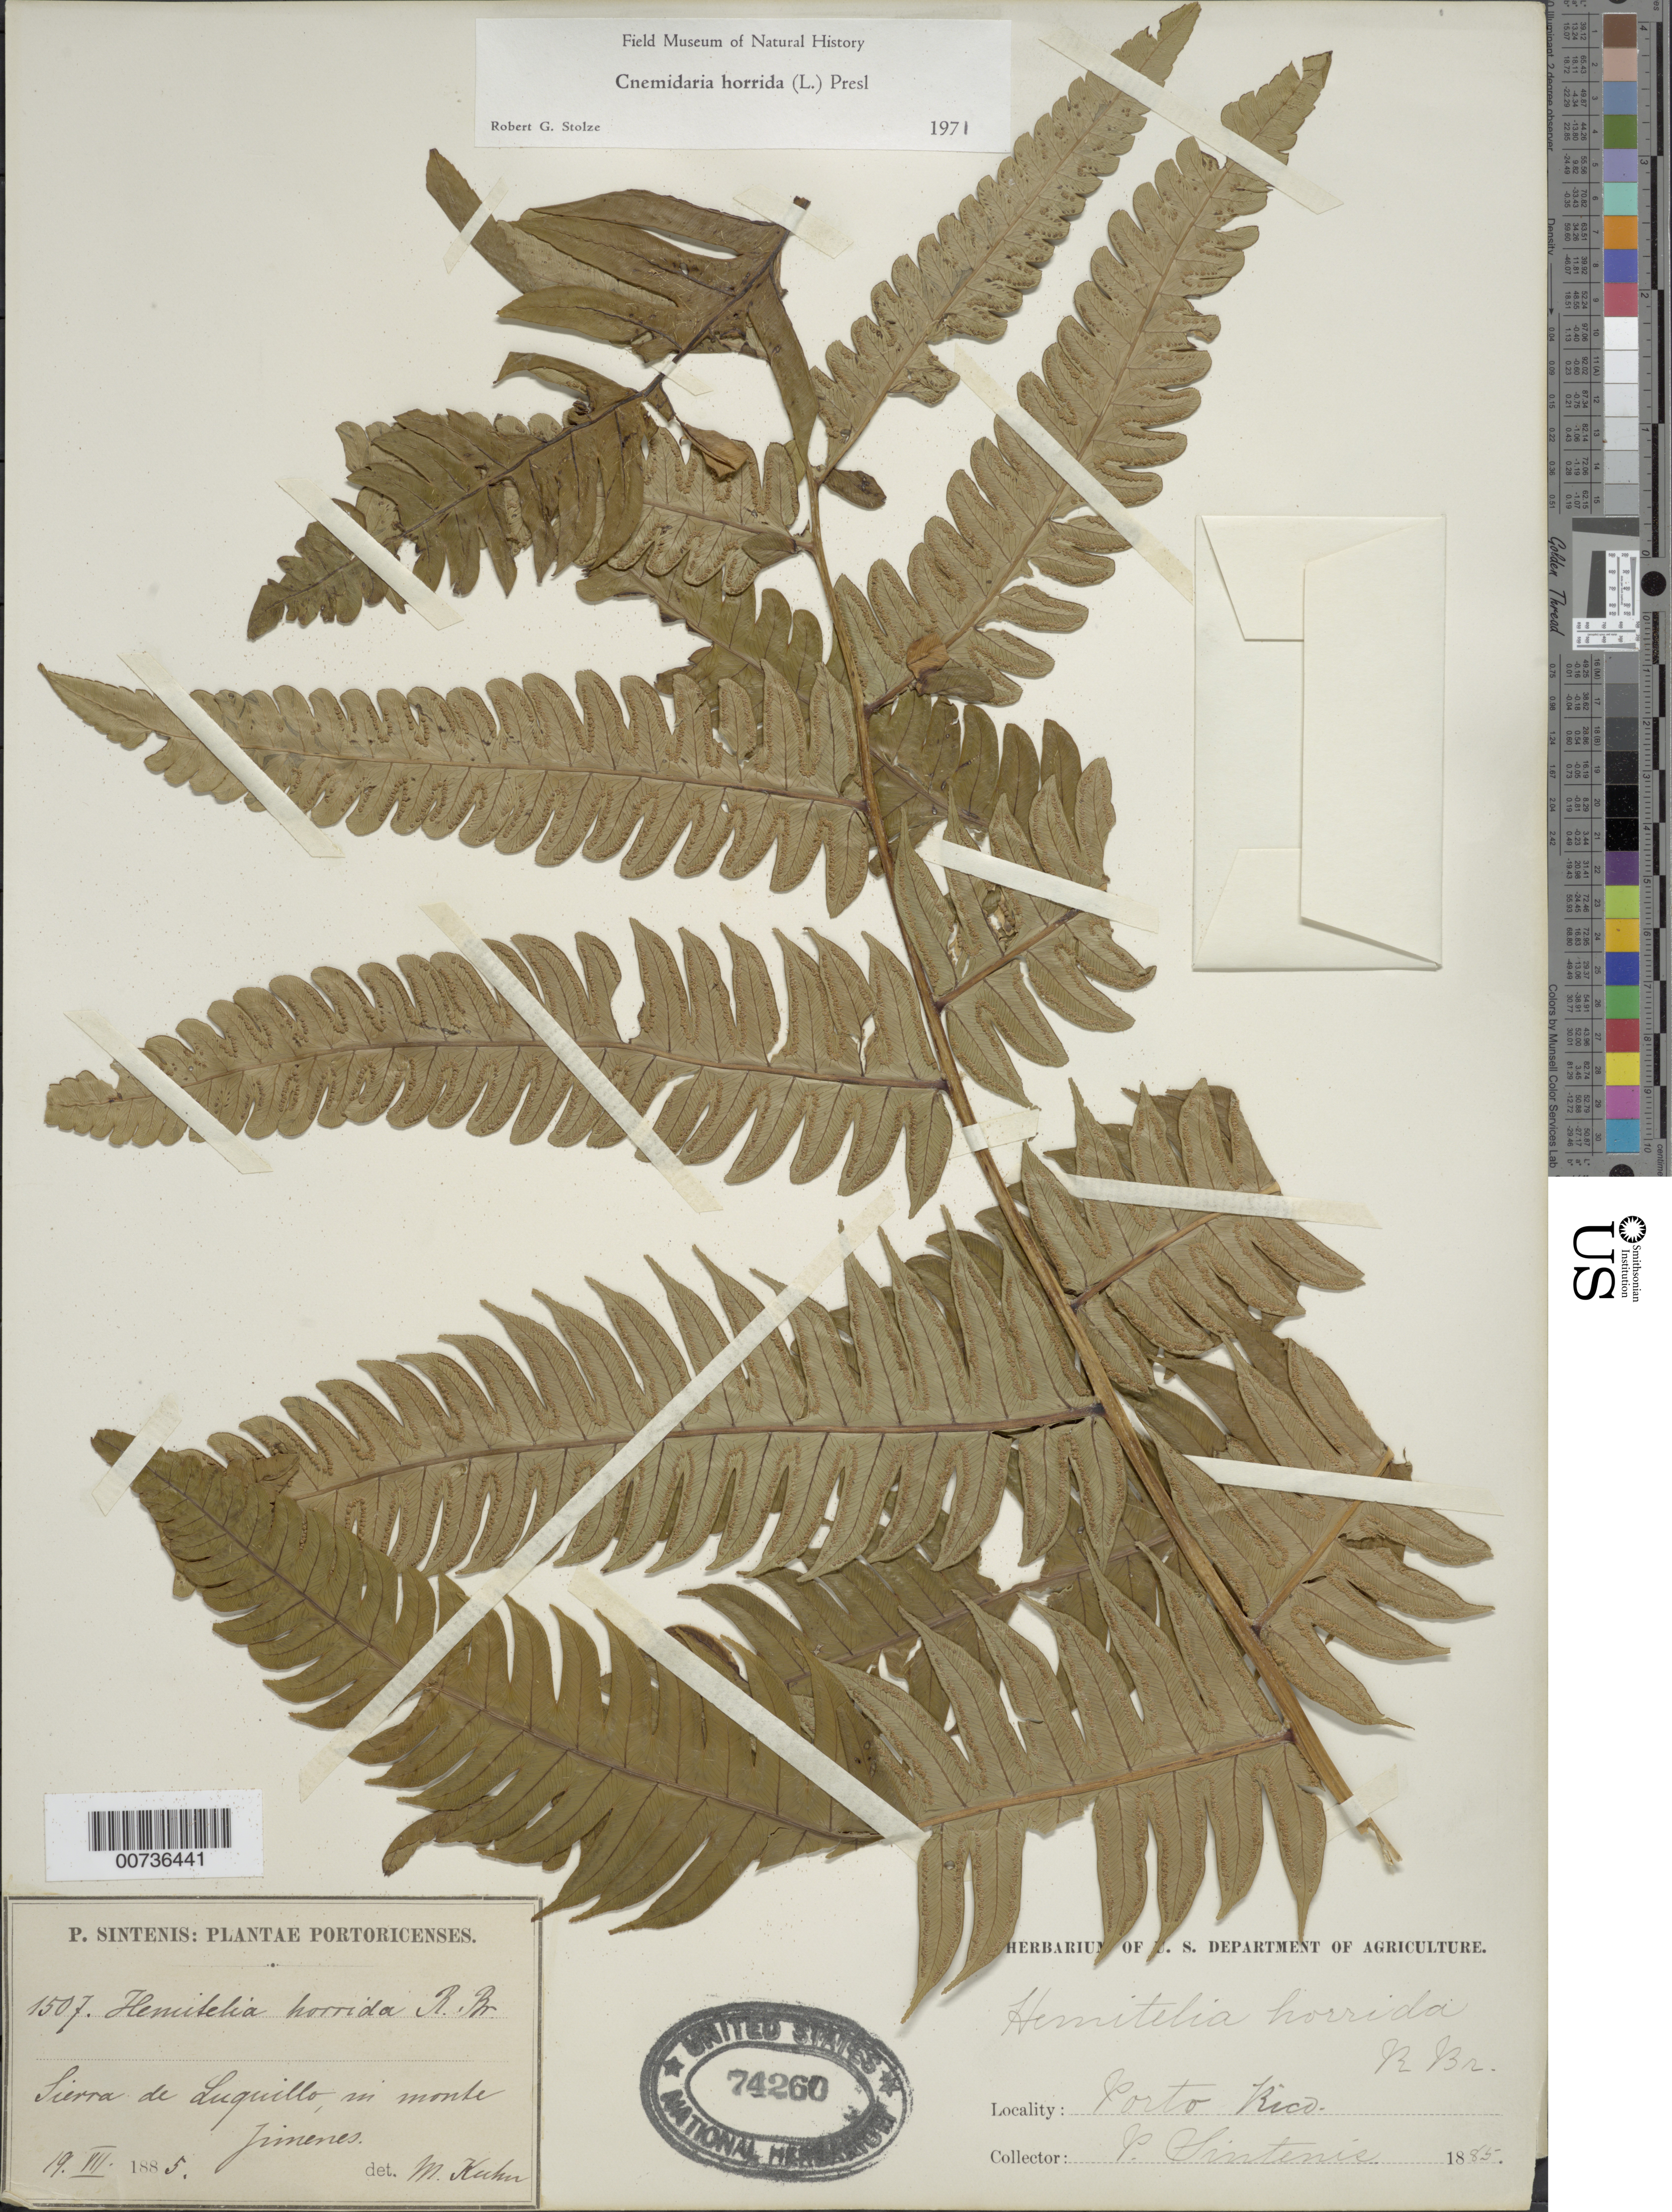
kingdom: Plantae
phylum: Tracheophyta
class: Polypodiopsida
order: Cyatheales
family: Cyatheaceae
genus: Cyathea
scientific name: Cyathea horrida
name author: (L.) Sm.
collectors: P. Sintenis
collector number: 1507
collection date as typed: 19 Jul 1885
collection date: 1885-07-19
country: Puerto Rico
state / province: Luquillo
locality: Sierra de Luquillo in Monte Jimenes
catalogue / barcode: US 74260